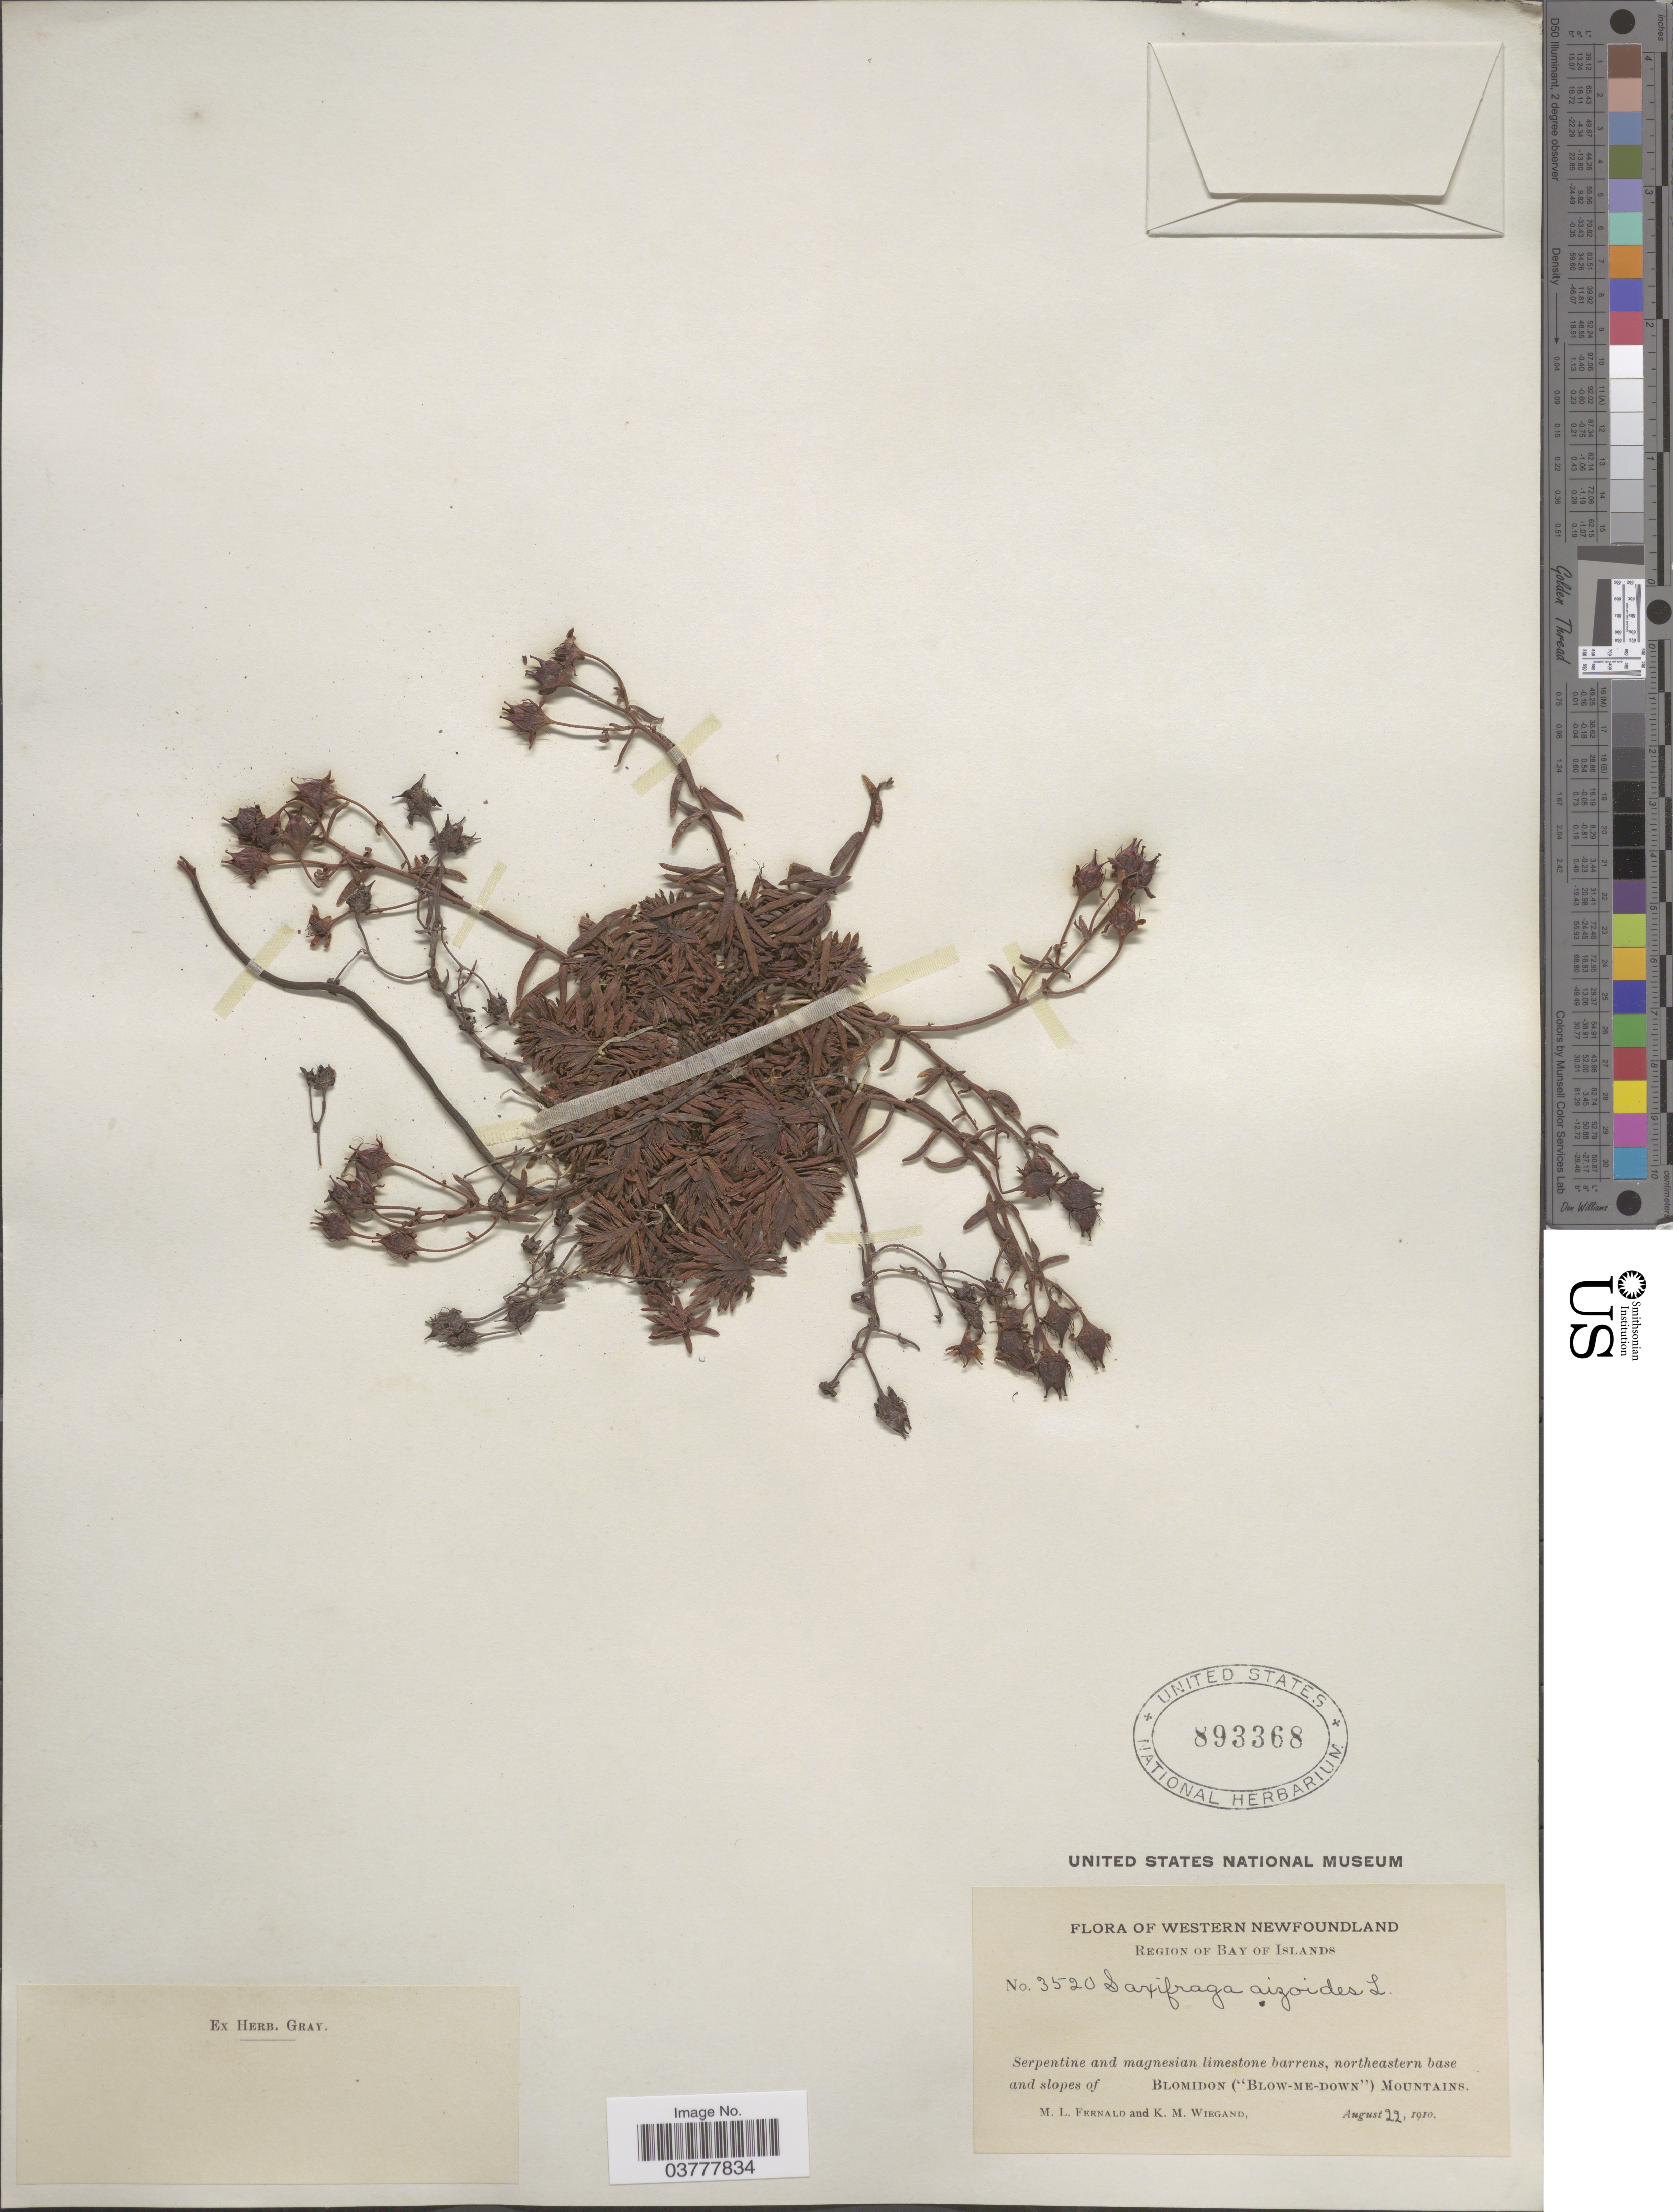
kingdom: Plantae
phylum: Tracheophyta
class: Magnoliopsida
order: Saxifragales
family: Saxifragaceae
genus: Saxifraga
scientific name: Saxifraga aizoides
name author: L.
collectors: M. L. Fernald & K. M. Wiegand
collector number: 3520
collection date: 1910-08-22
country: Canada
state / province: Newfoundland and Labrador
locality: Western Newfoundland. Region of Bay of Islands. Northeastern base and slopes of Blomidon ("Blow-Me-Down") Mountains.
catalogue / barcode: US 893368